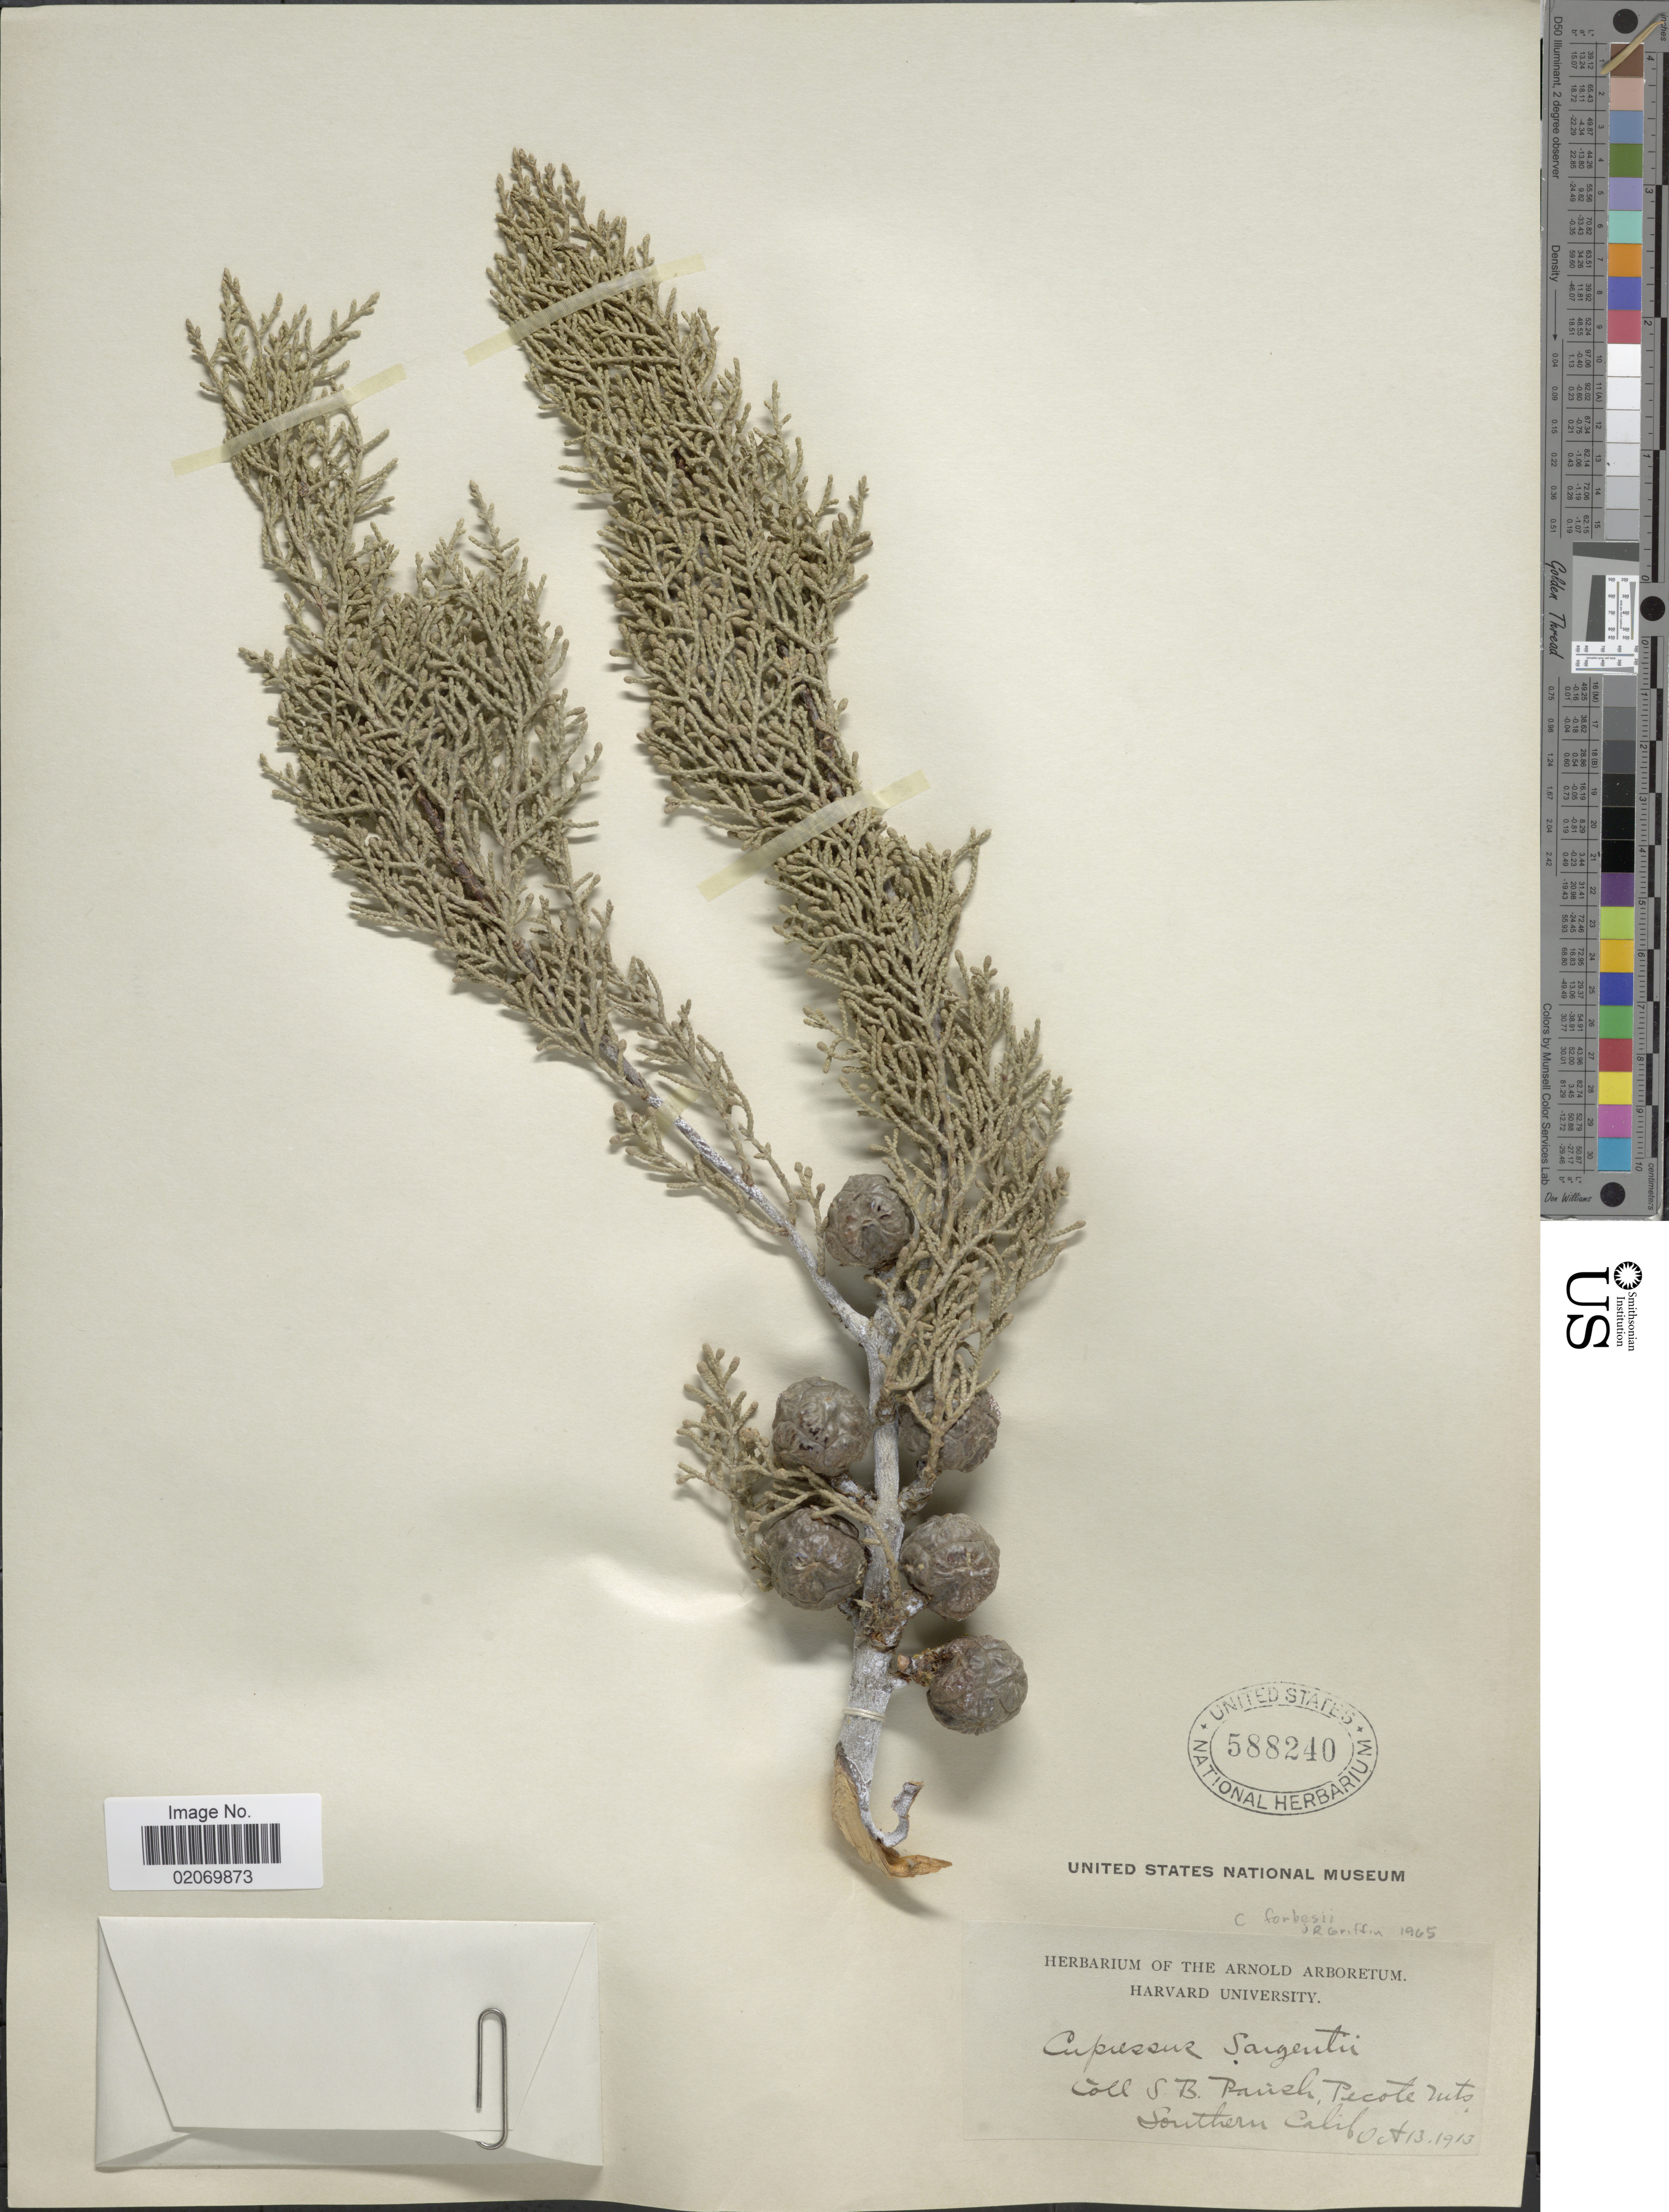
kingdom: Plantae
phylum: Tracheophyta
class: Pinopsida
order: Pinales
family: Cupressaceae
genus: Hesperocyparis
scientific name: Hesperocyparis forbesii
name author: (Jeps.) Bartel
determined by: (US) Smithsonian Institution - National Museum of Natural History - Department of Botany (UNITED STATES)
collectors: S. B. Parish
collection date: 1913-10-13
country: United States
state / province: California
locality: Pecote Mts, Southern Calif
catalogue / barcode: US 588240